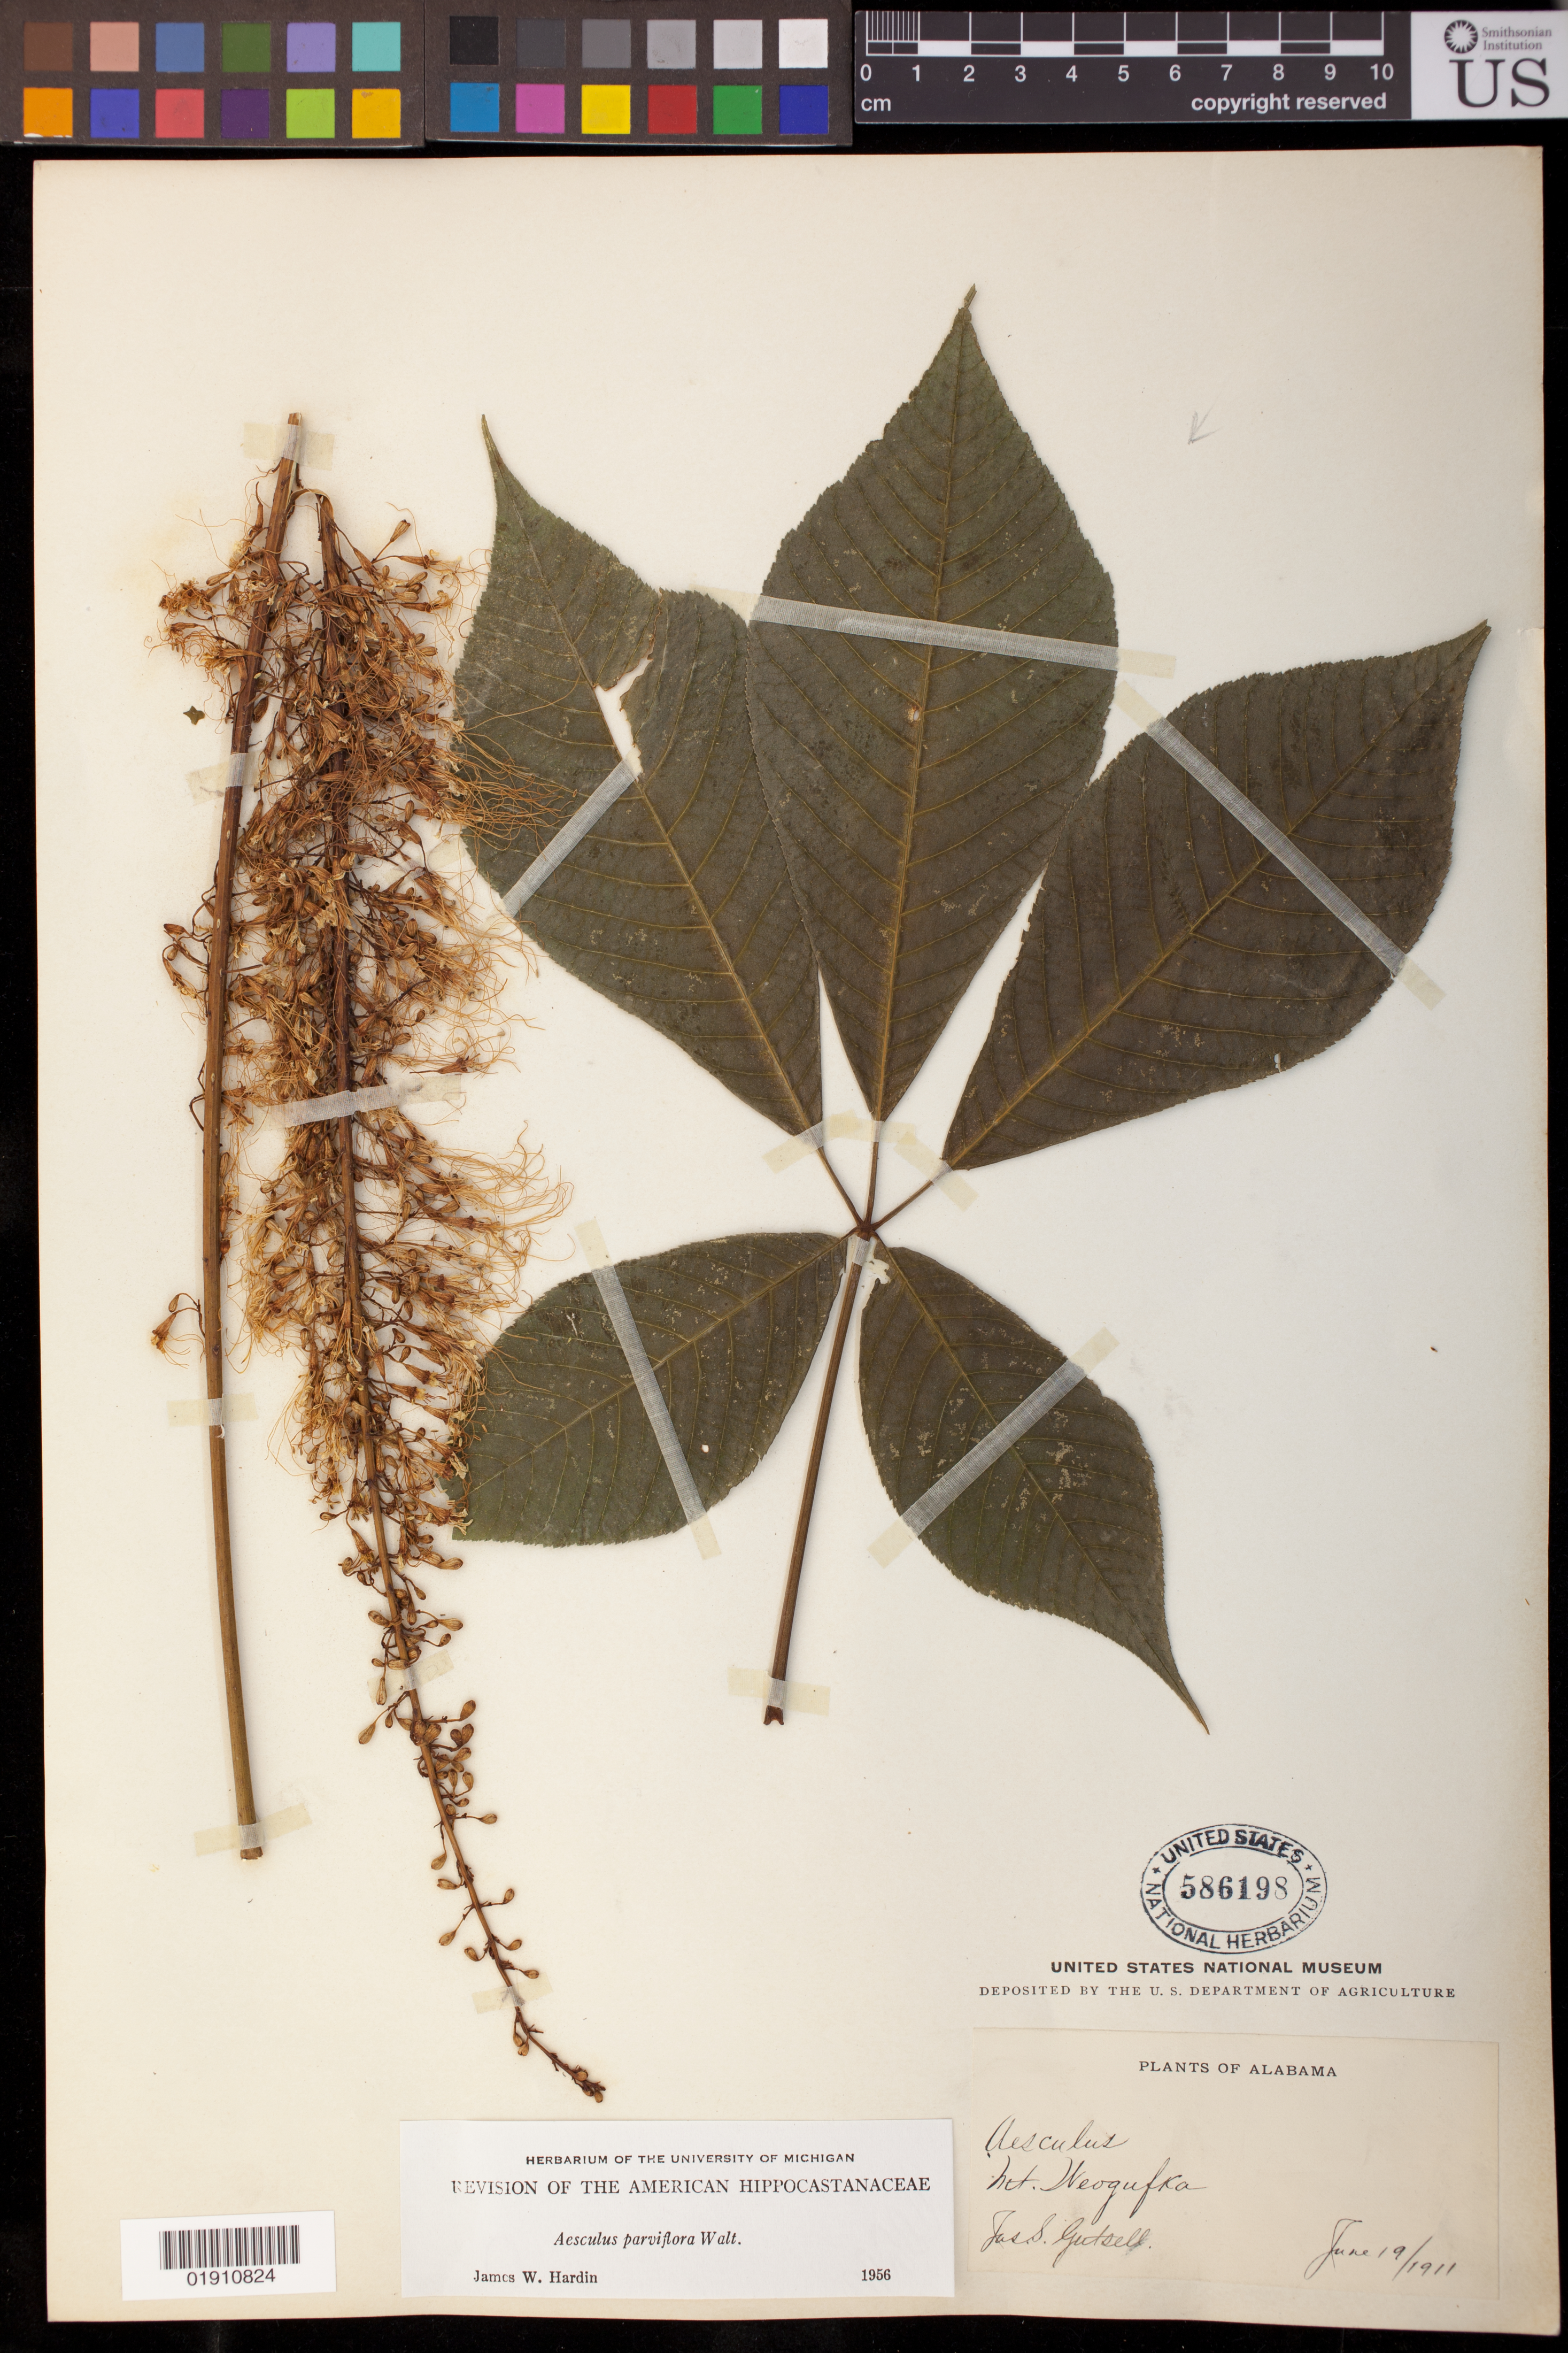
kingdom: Plantae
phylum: Tracheophyta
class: Magnoliopsida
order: Sapindales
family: Sapindaceae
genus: Aesculus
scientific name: Aesculus parviflora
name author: Walter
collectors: J. Gutsell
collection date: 1911-06-19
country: United States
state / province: Alabama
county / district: Coosa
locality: Weogufka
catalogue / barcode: US 586198